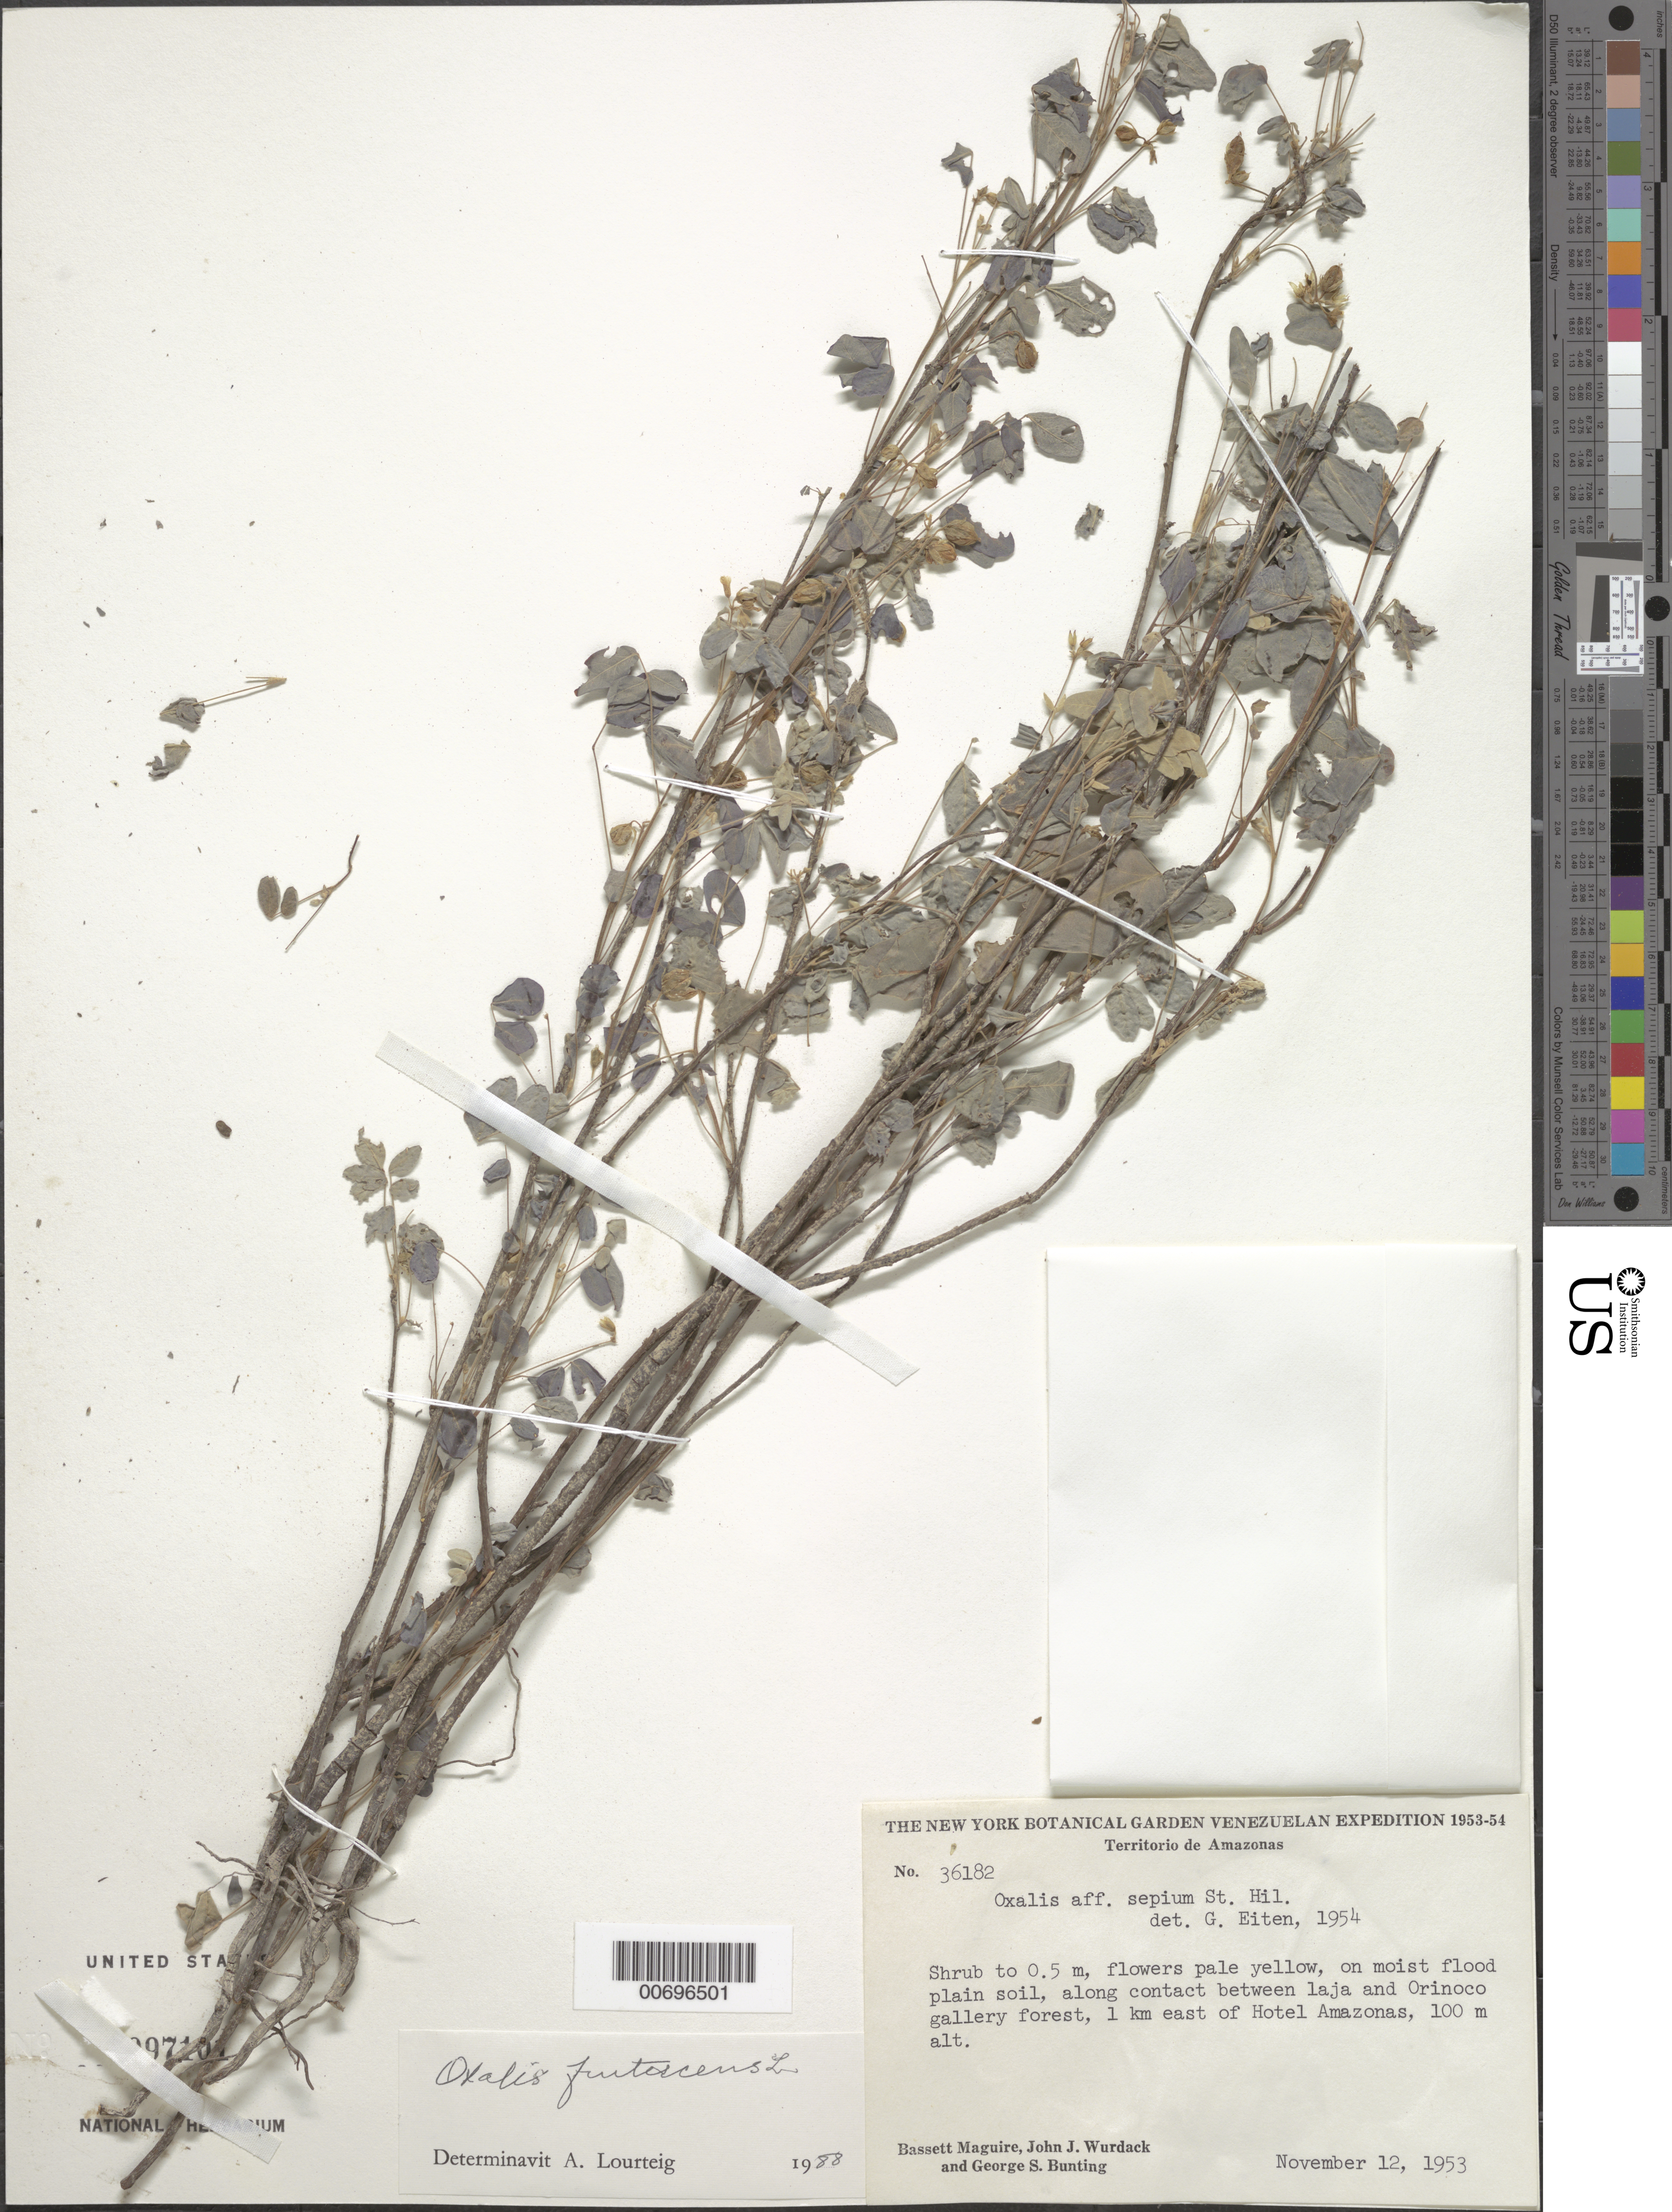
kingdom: Plantae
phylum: Tracheophyta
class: Magnoliopsida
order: Oxalidales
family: Oxalidaceae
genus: Oxalis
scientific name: Oxalis frutescens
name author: L.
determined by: Lourteig, A.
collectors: B. Maguire, J. J. Wurdack & G. S. Bunting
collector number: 36182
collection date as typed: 12-Nov-53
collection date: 1953-11-12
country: Venezuela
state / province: Amazonas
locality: Orinoco R., Puerto Ayacucho, 1 km E of Hotel Amazonas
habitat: Moist flood plain soil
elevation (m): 100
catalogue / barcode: US 3097101